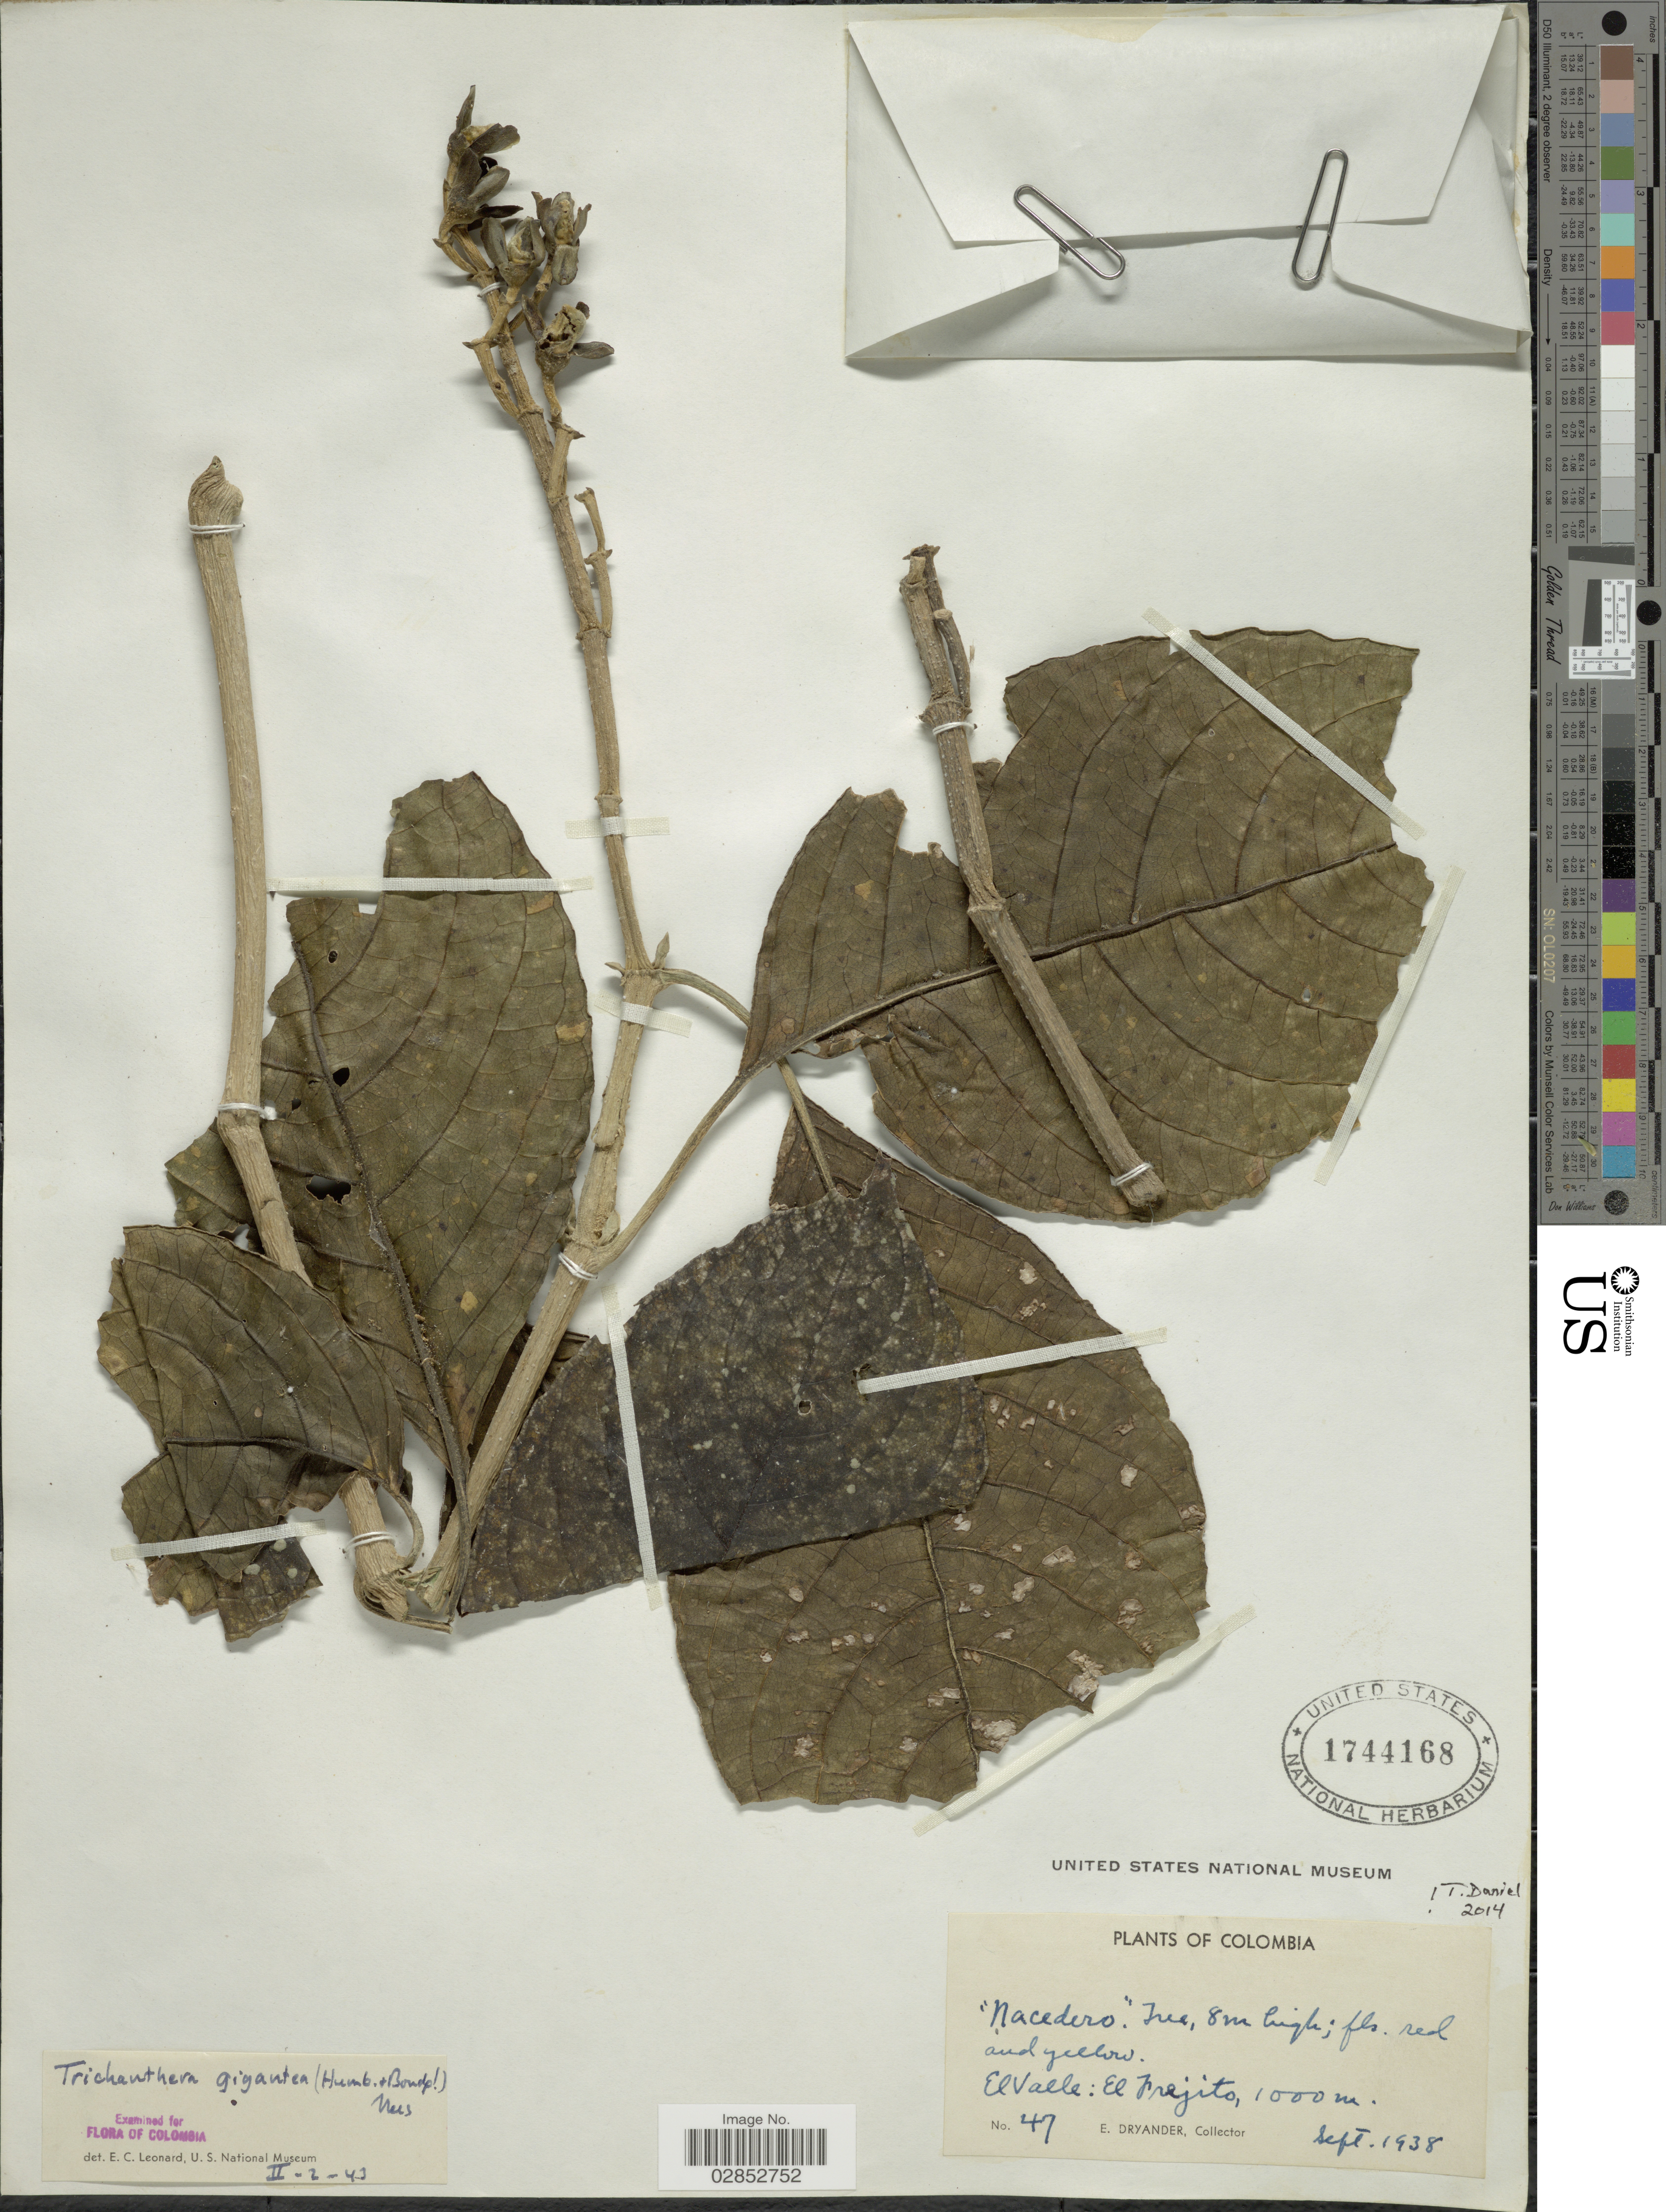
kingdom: Plantae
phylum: Tracheophyta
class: Magnoliopsida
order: Lamiales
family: Acanthaceae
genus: Trichanthera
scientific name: Trichanthera gigantea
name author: (Bonpl.) Nees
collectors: E. Dryander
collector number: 47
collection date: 1938-09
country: Colombia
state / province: Valle del Cauca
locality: El Valle: El Prejito.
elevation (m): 1000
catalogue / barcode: US 1744168